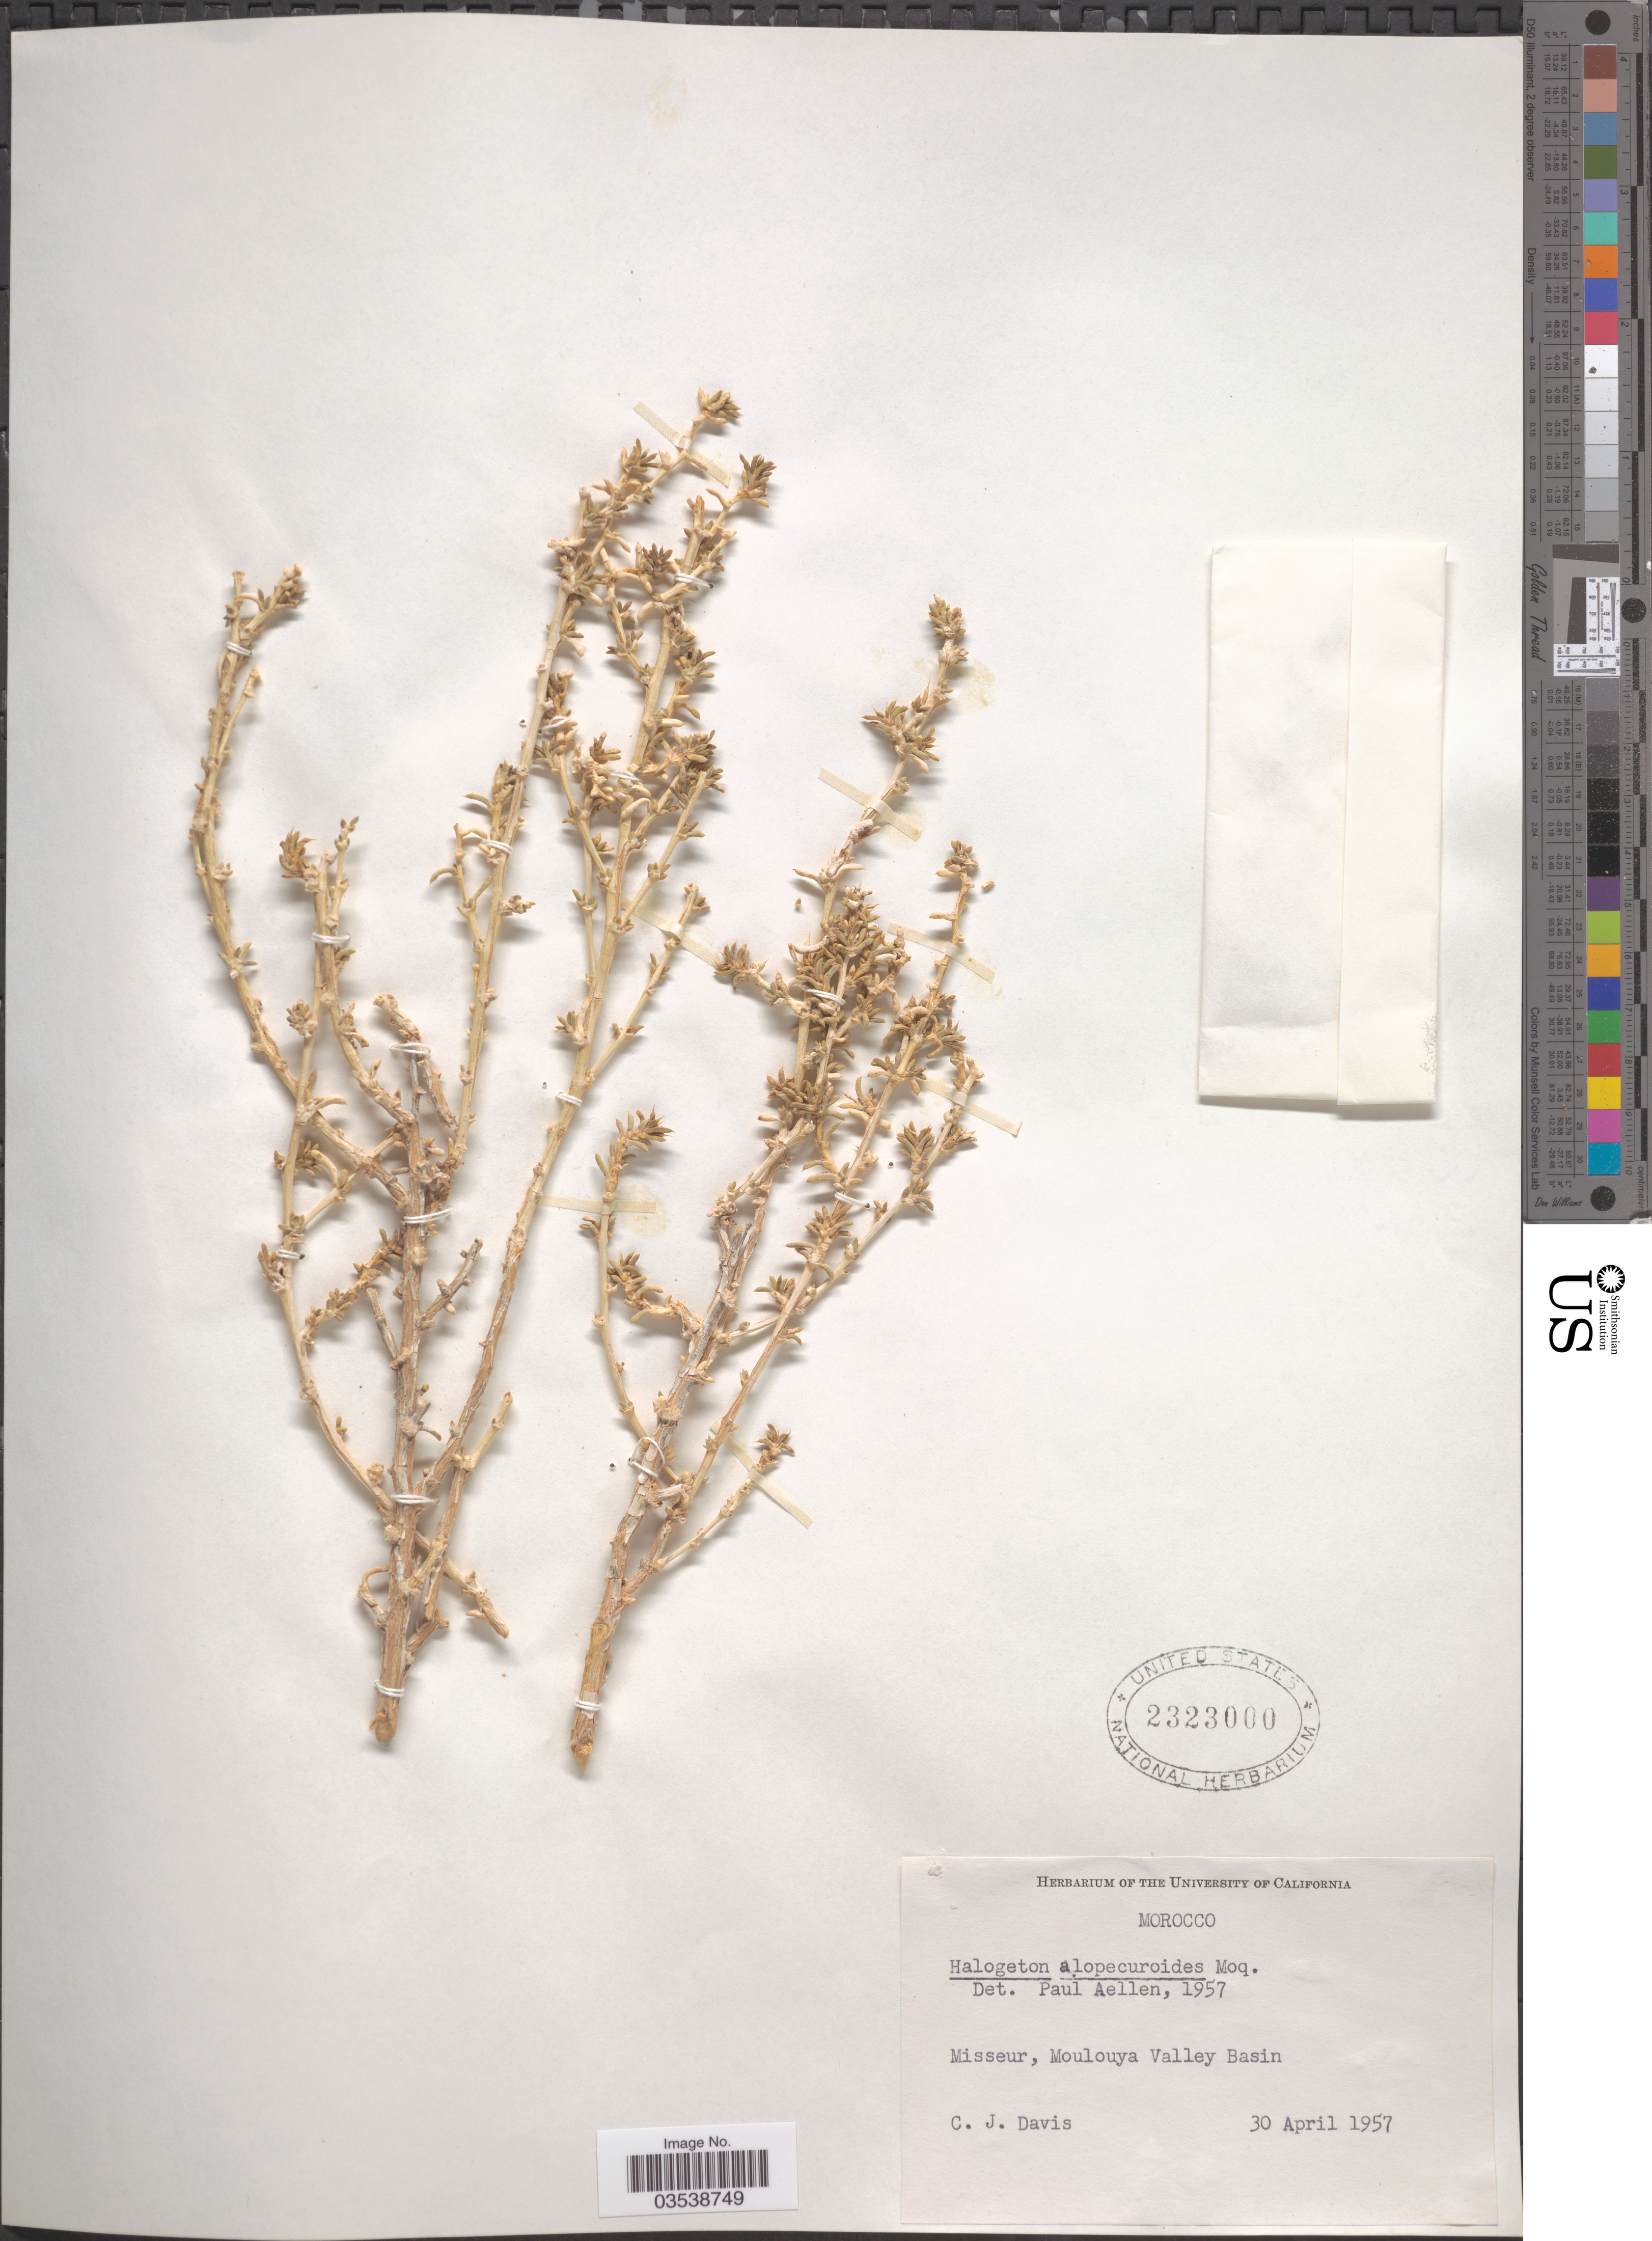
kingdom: Plantae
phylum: Tracheophyta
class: Magnoliopsida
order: Caryophyllales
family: Amaranthaceae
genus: Halogeton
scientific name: Halogeton alopecuroides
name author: (Delile) Moq.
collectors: C. Davis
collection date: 1957-04-30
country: Morocco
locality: Misseur, Moulouya Valley Basin.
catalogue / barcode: US 2323000